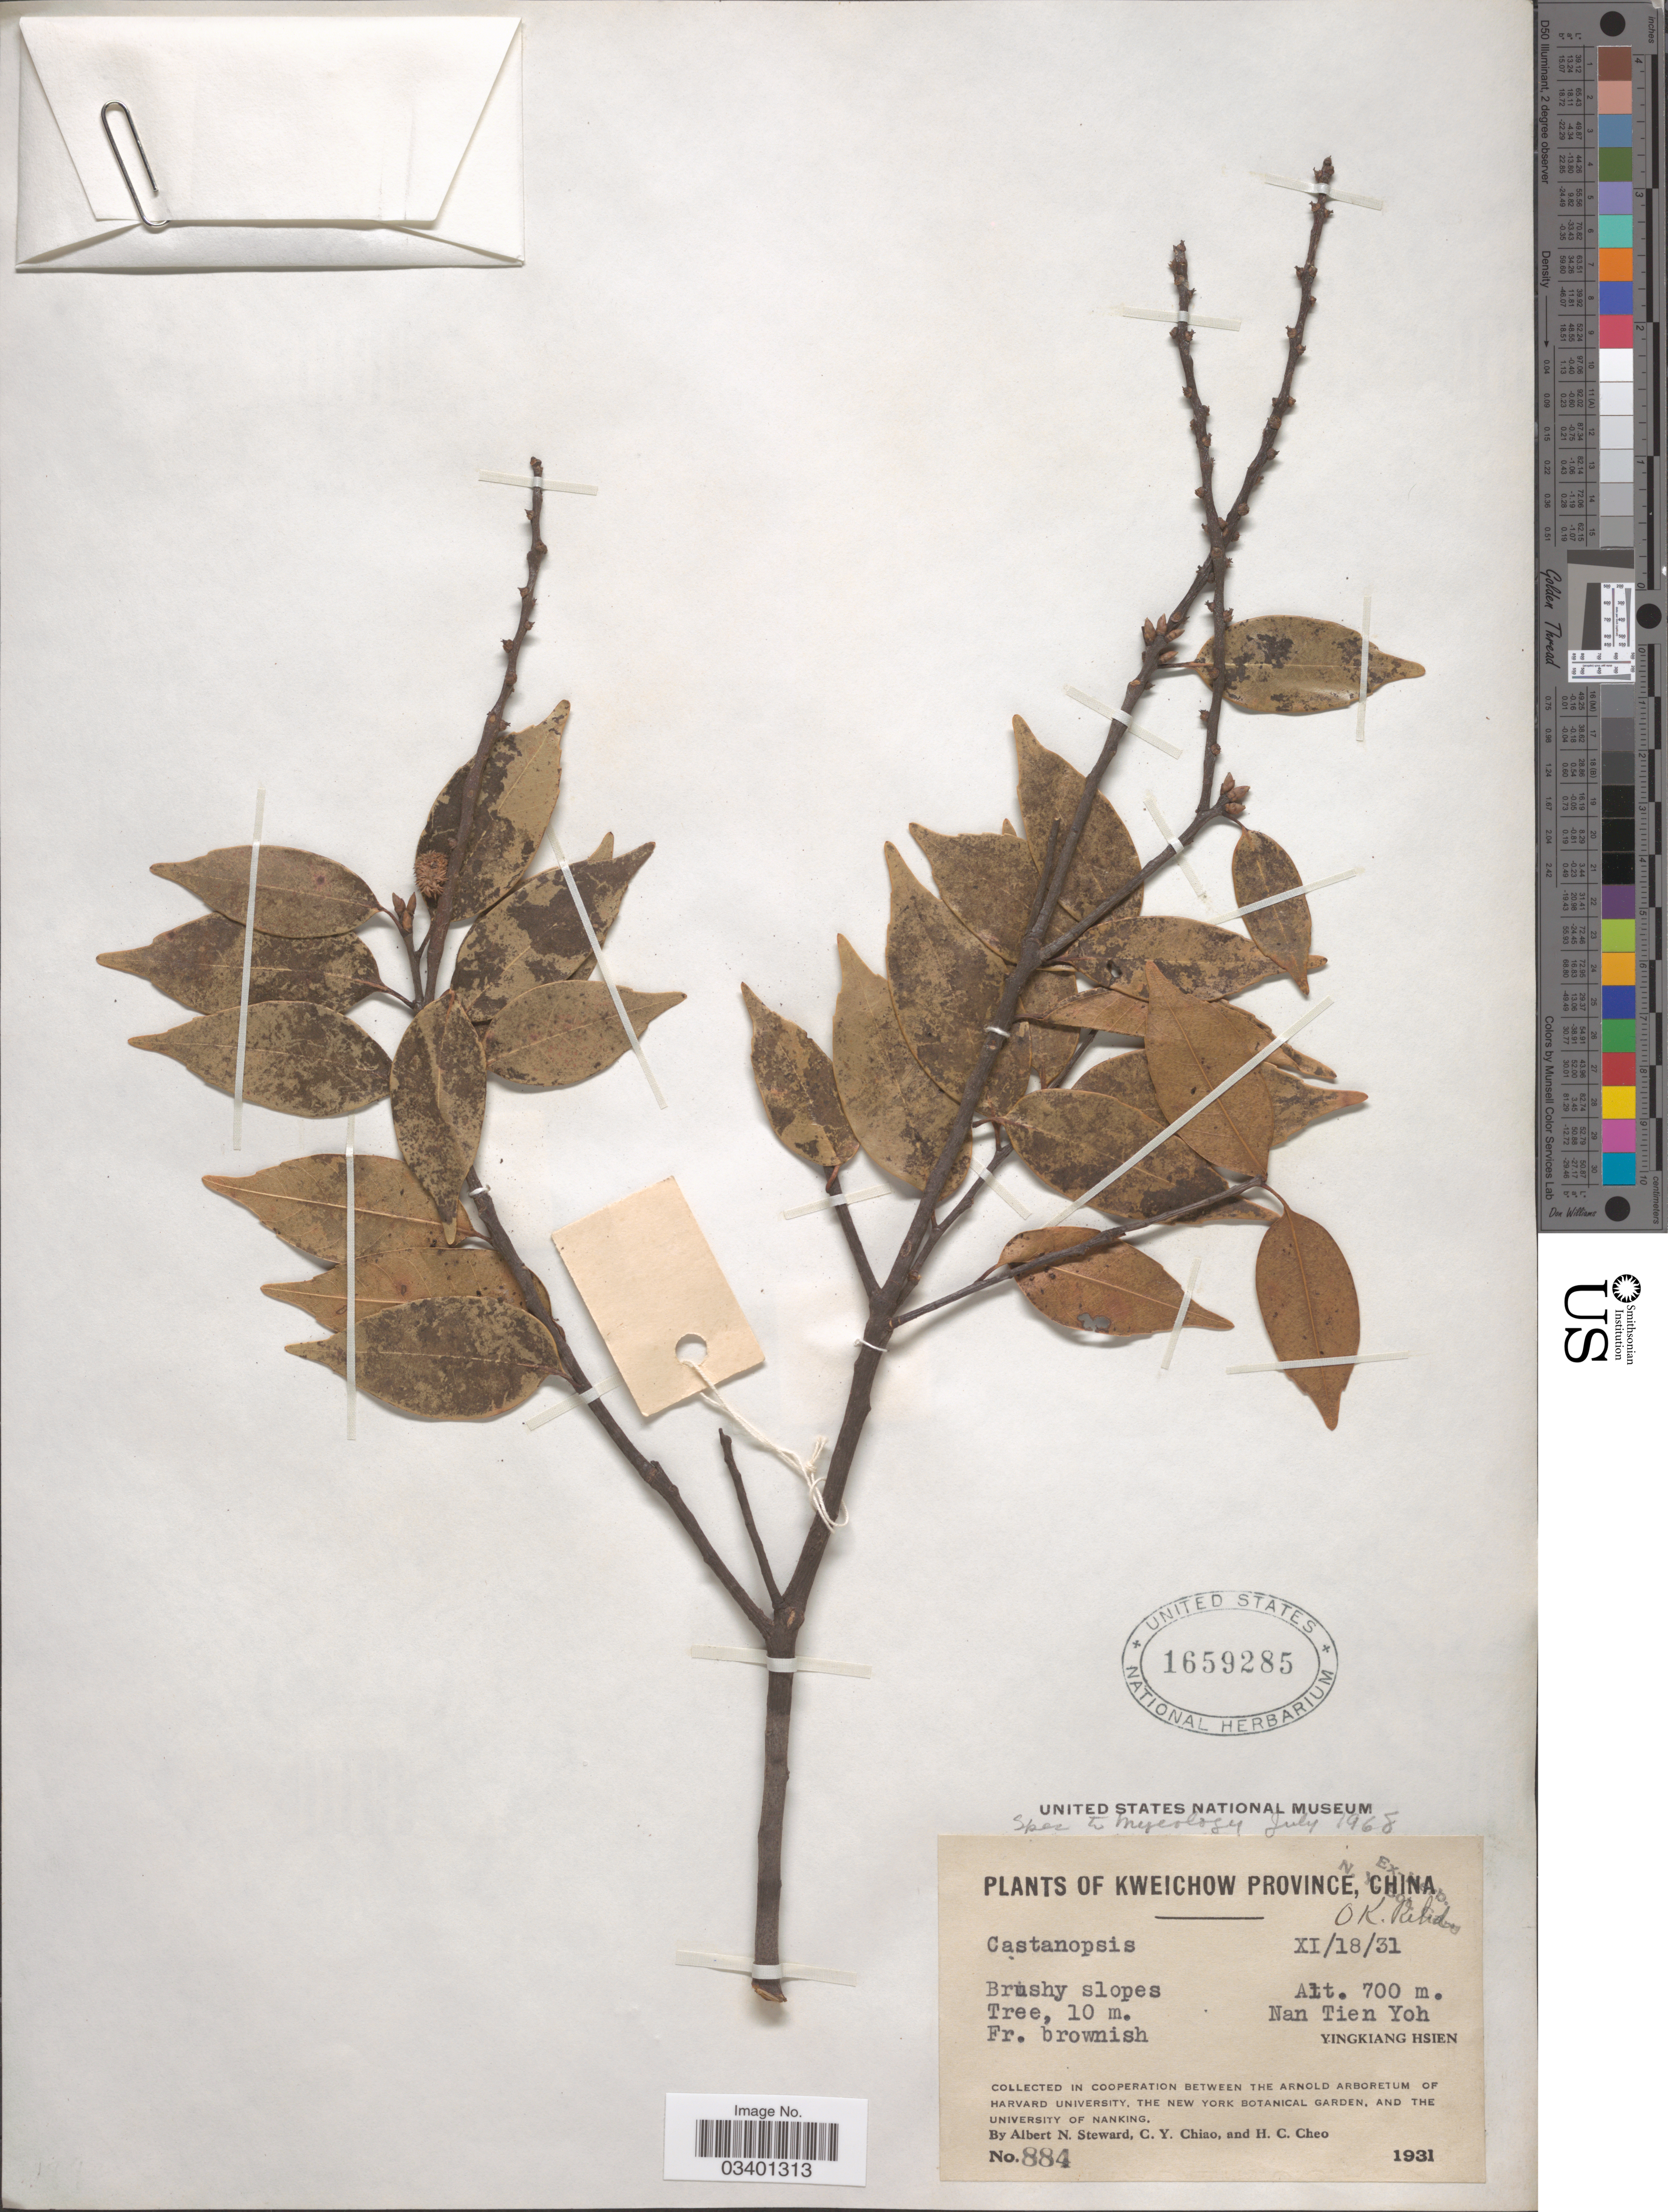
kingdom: Plantae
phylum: Tracheophyta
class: Magnoliopsida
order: Fagales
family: Fagaceae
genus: Castanopsis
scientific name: Castanopsis sp.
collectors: A. N. Steward, C. Y. Chiao & H. Cheo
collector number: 884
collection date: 1931-09-18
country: China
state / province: Guizhou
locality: Kweichow Province. Nan Tien Yoh. Yingkiang Hsien.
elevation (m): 700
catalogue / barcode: US 1659285